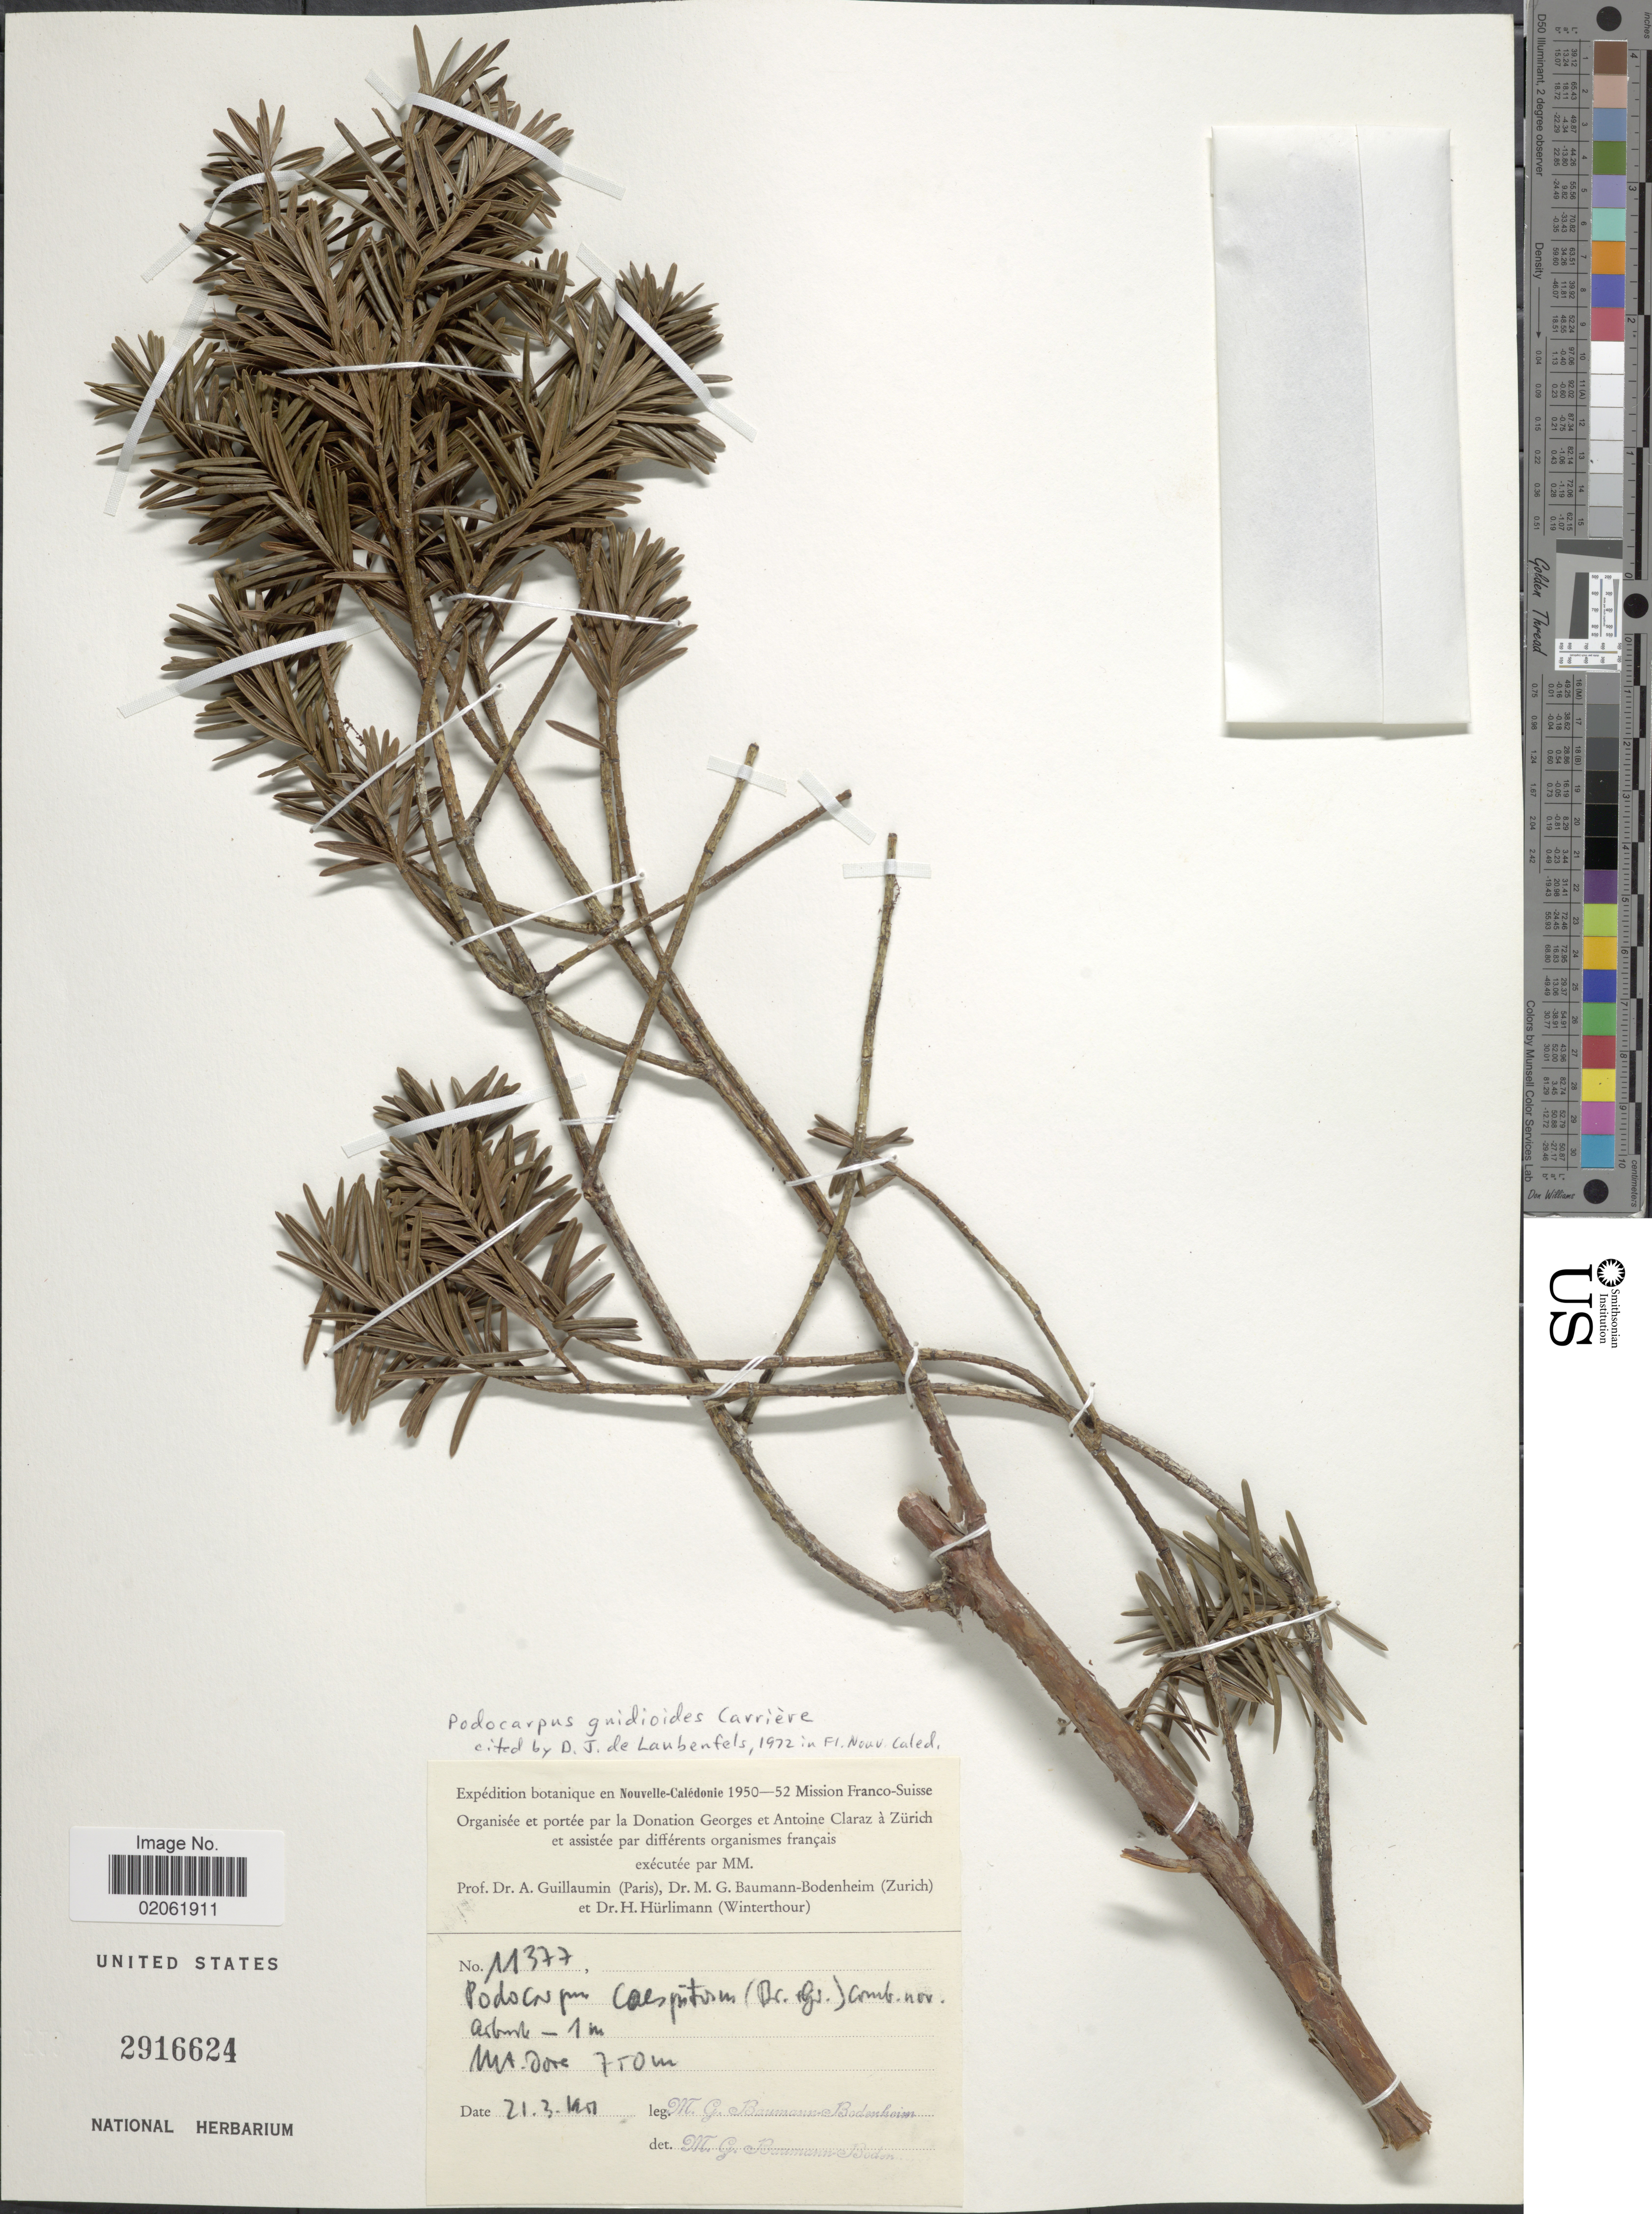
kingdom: Plantae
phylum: Tracheophyta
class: Pinopsida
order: Pinales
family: Podocarpaceae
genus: Podocarpus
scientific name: Podocarpus gnidioides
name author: Carrière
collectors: M. G. Baumann-Bodenheim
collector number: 11377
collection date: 1951-03-21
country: New Caledonia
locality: Nouvelle-Caledonie. Podoc [illegible text] Caes [illegible text] Mt. Dore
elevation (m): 750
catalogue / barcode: US 2916624